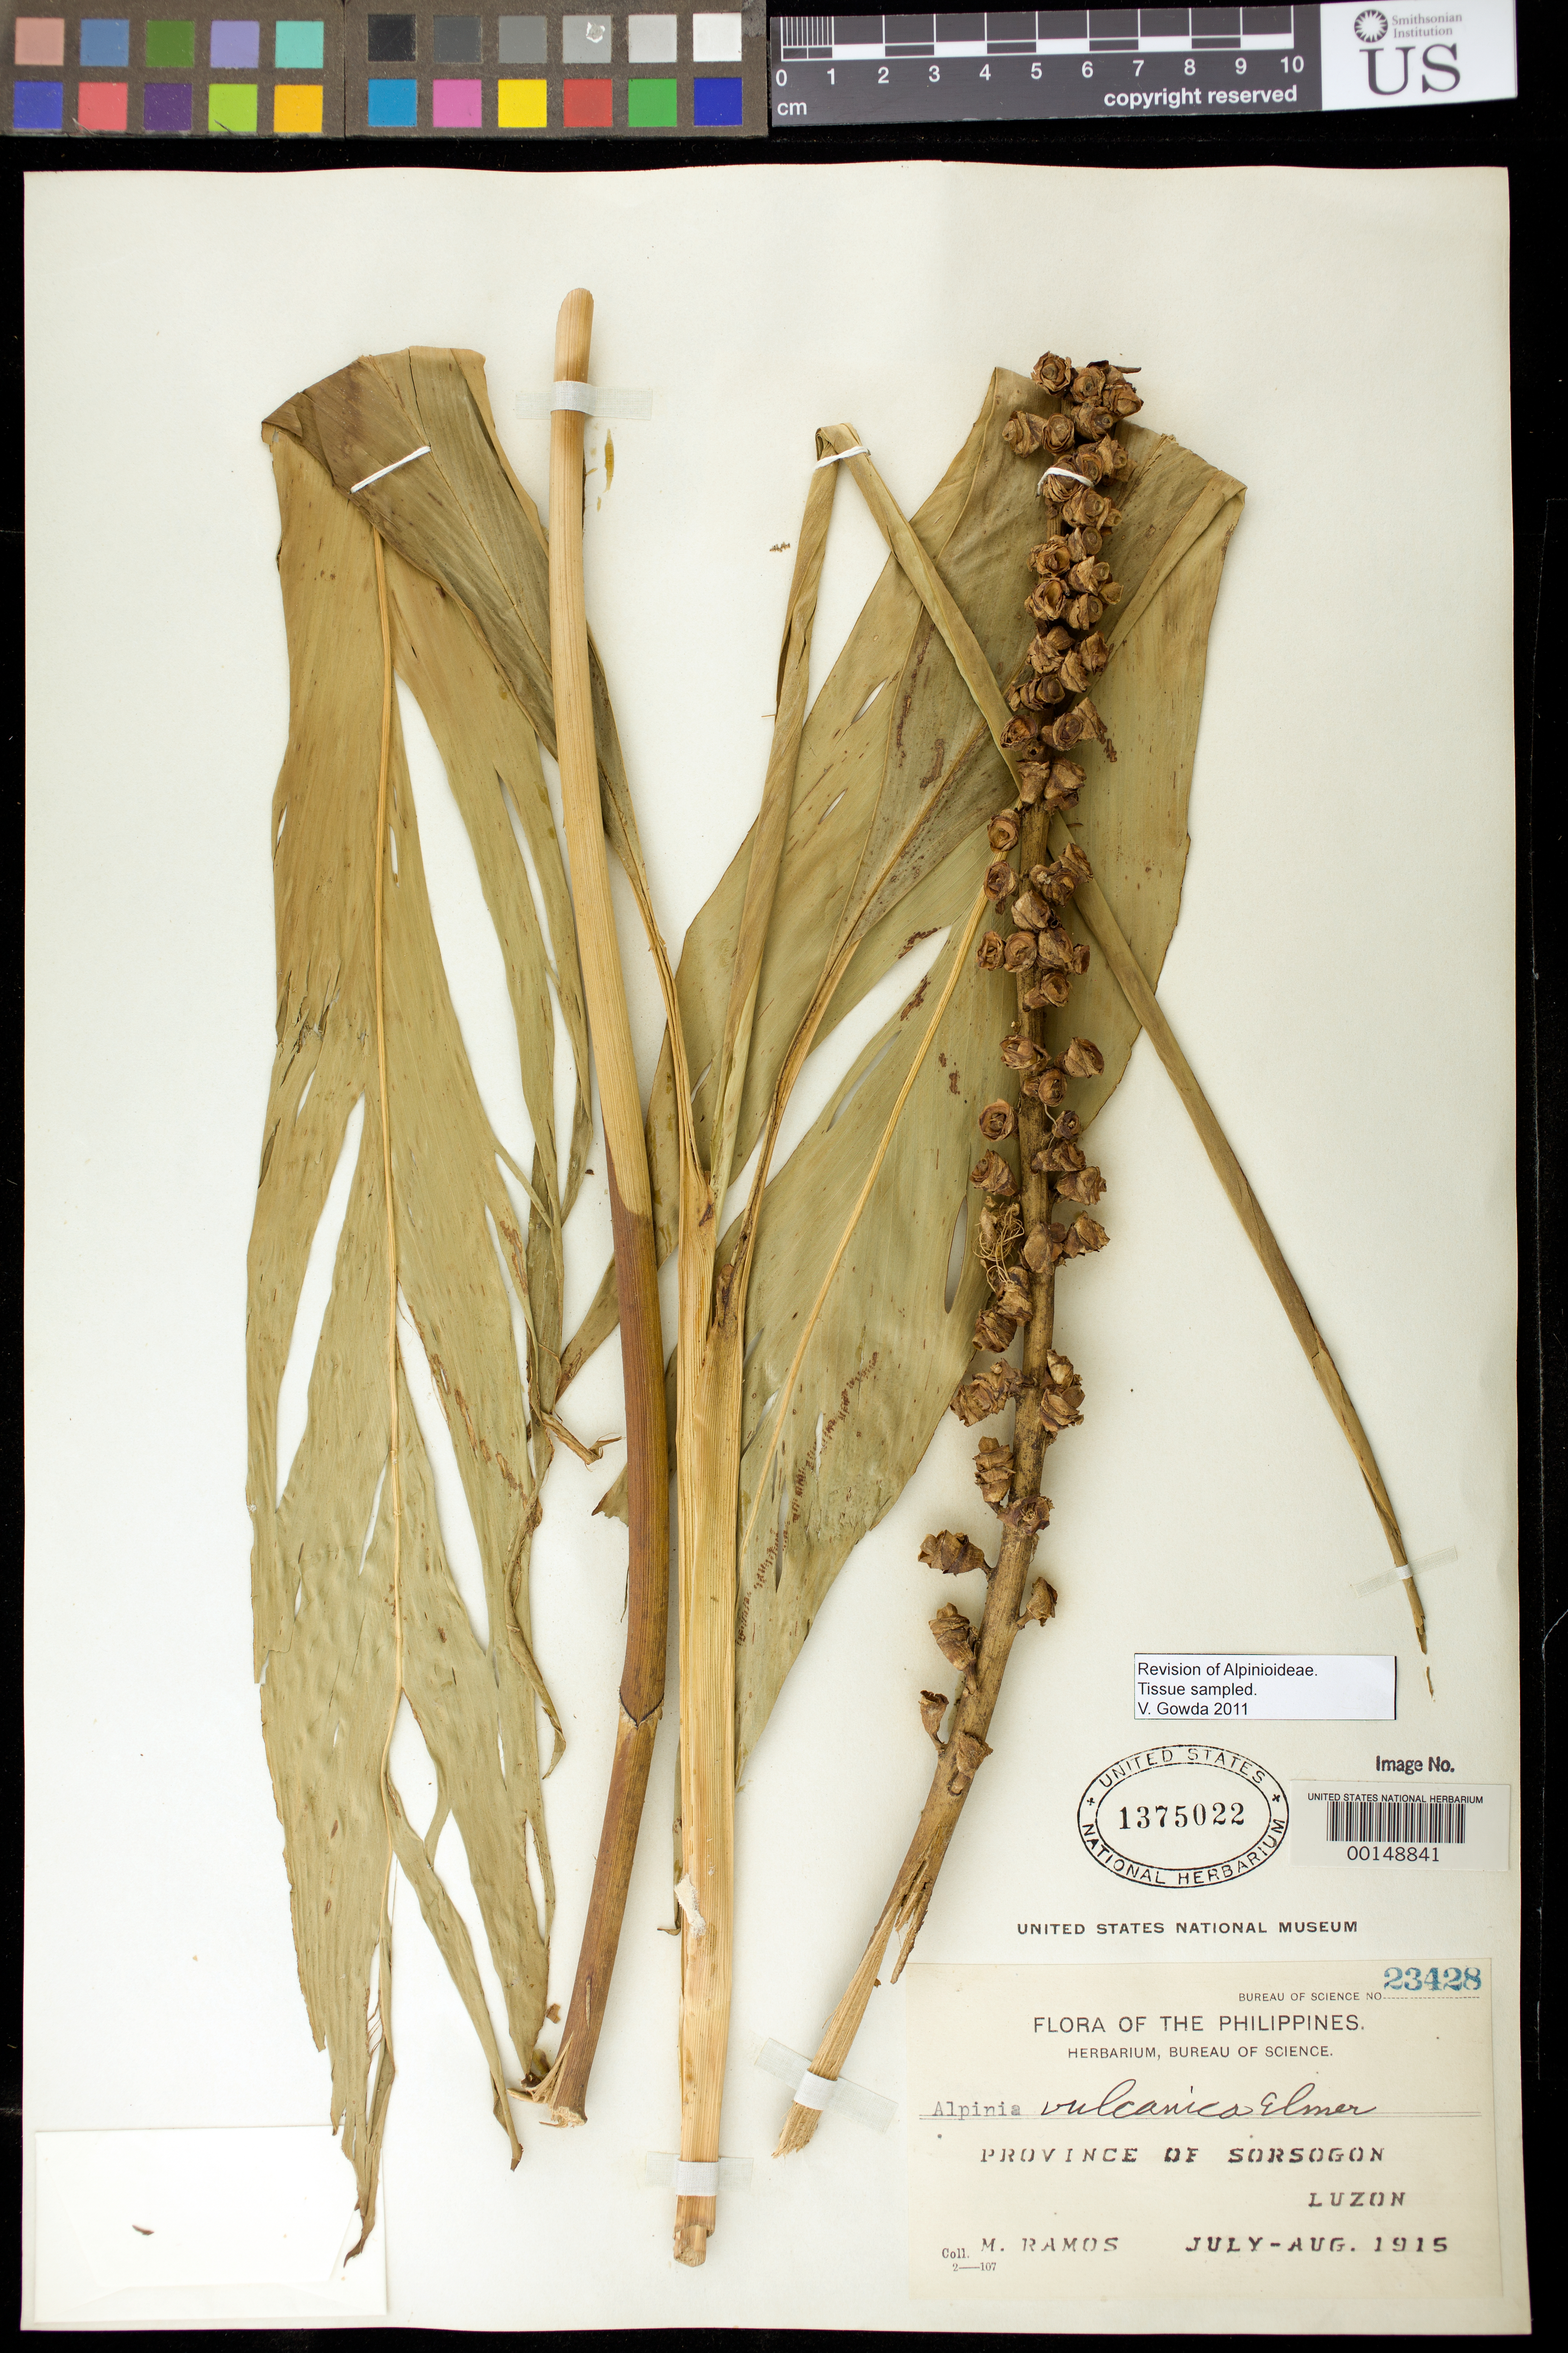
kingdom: Plantae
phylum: Tracheophyta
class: Liliopsida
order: Zingiberales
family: Zingiberaceae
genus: Alpinia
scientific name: Alpinia vulcanica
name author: Elmer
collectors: M. Ramos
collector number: Bur. Sci. 23428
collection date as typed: Jul 1915 to -- Aug 1915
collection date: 1915-07/1915-08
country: Philippines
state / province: Bicol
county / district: Sorsogon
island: Luzon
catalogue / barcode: US 1375022